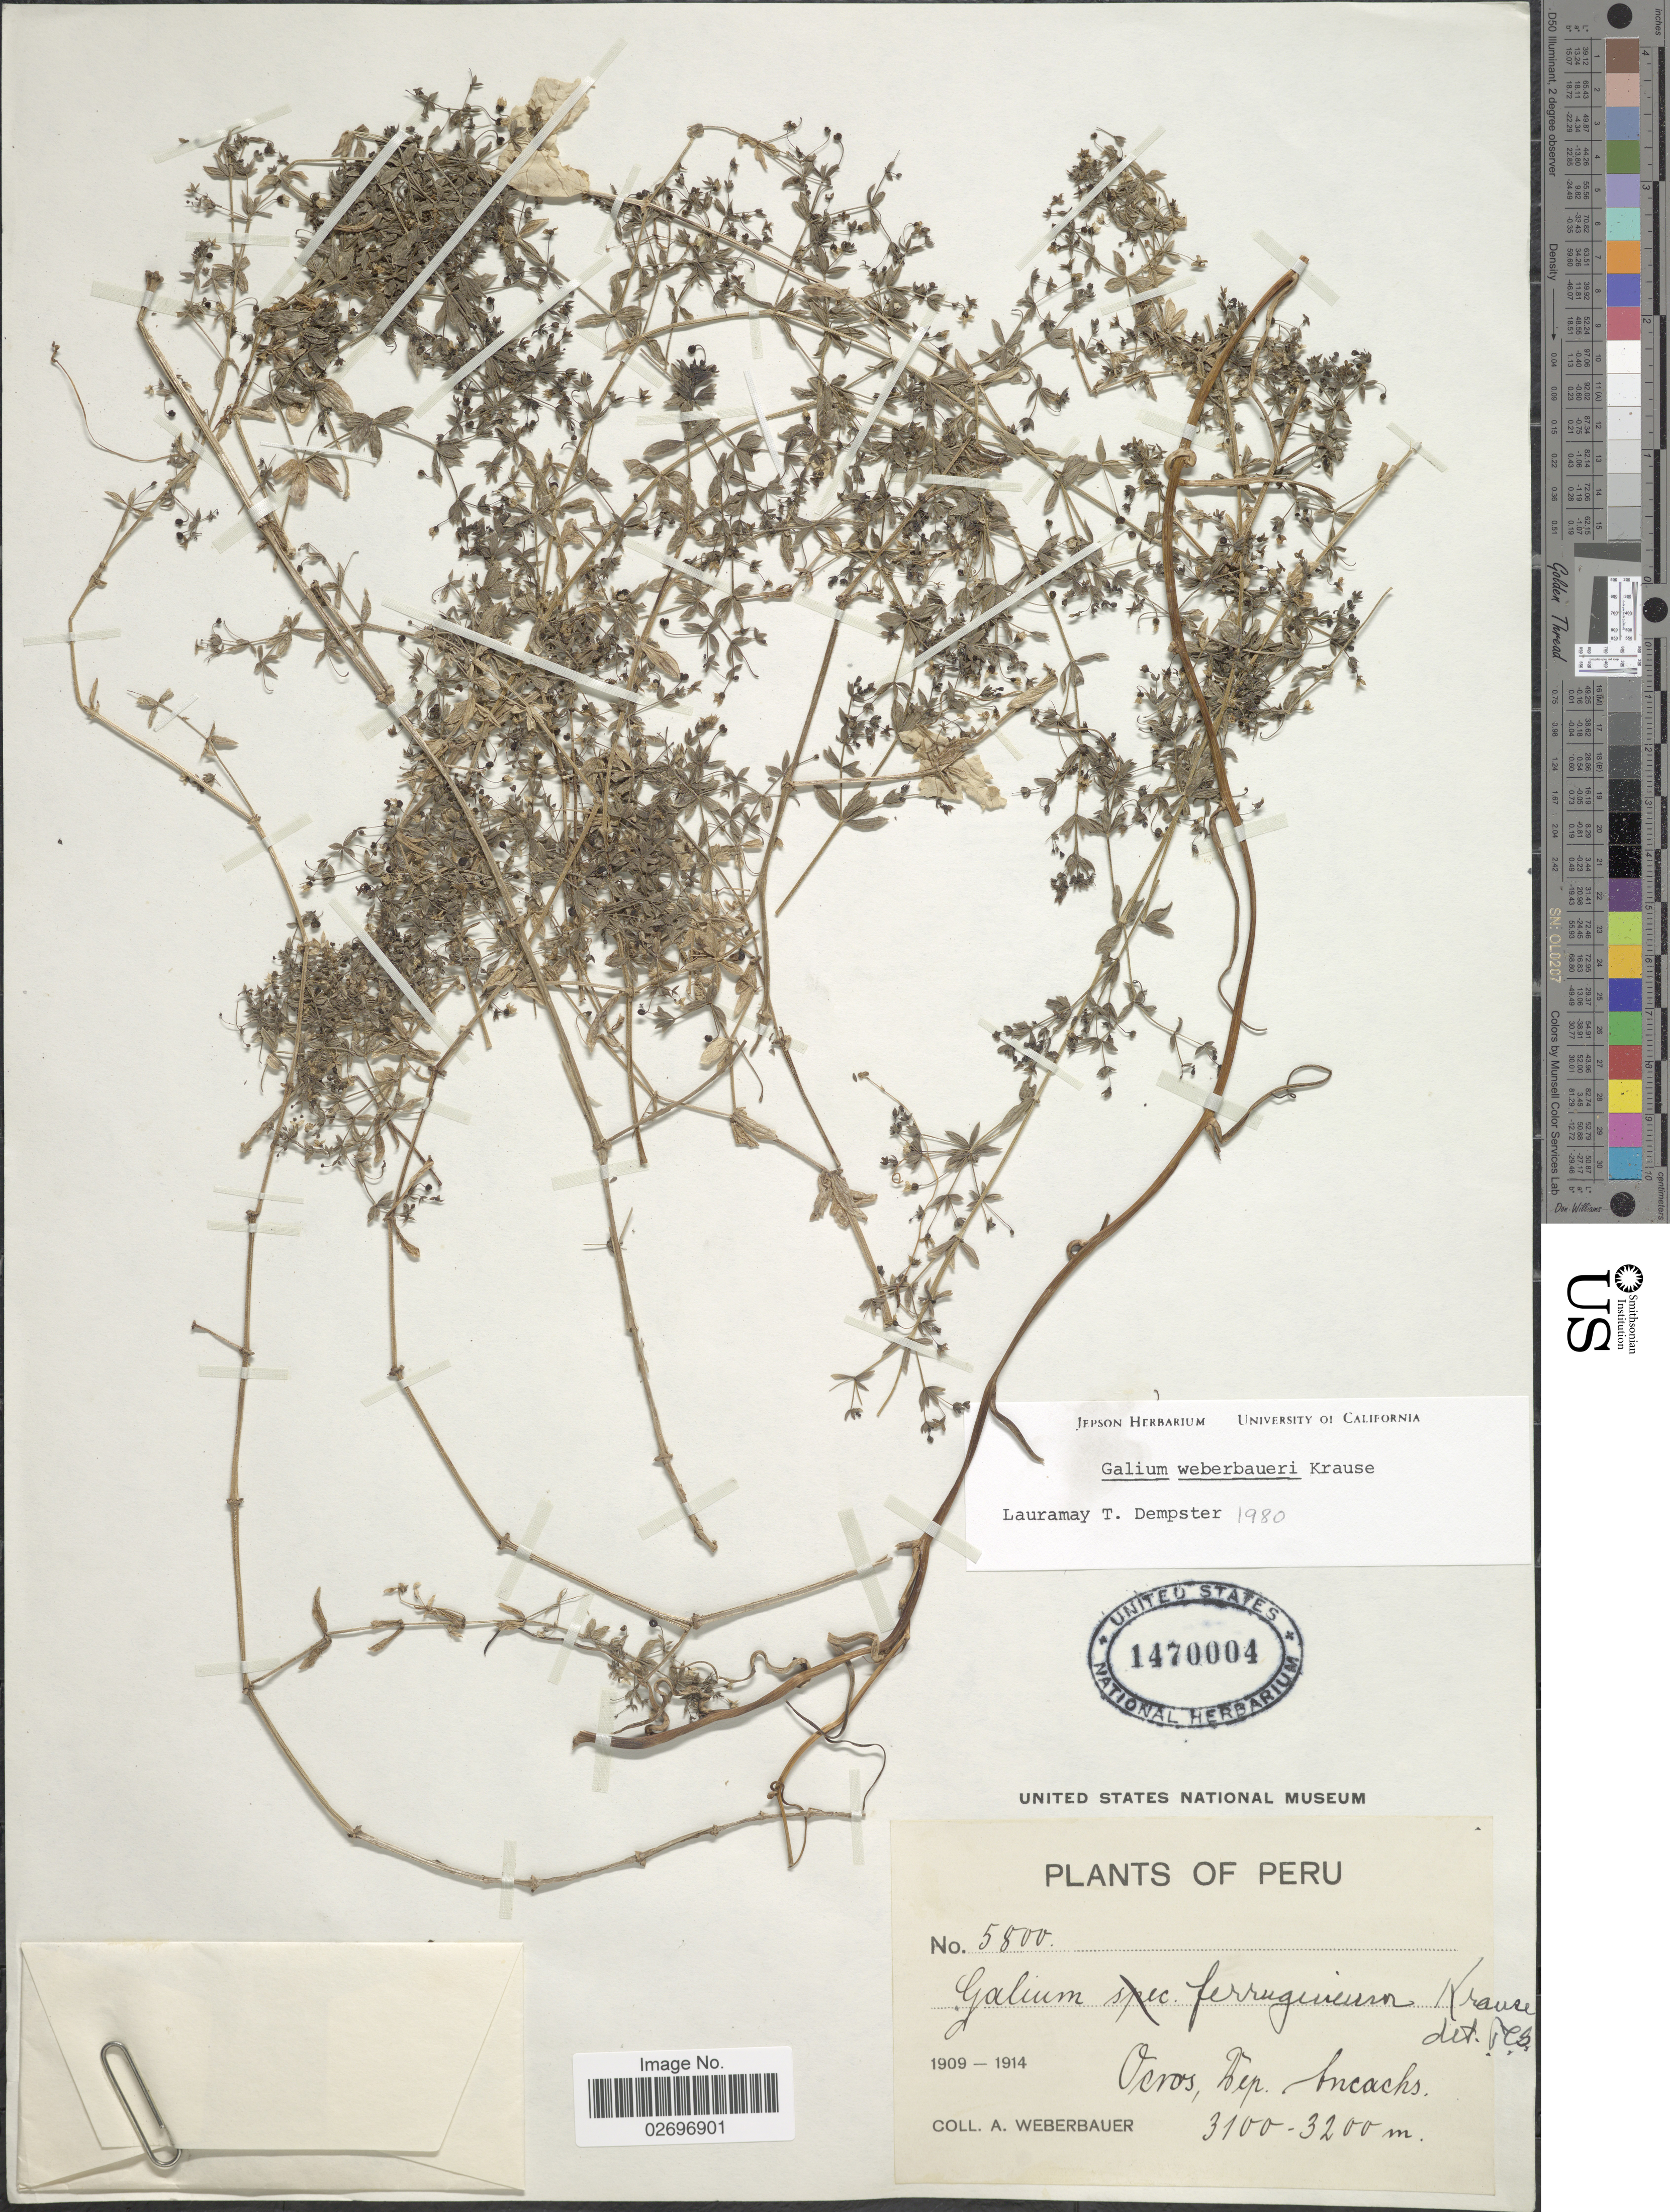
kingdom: Plantae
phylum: Tracheophyta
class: Magnoliopsida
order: Gentianales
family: Rubiaceae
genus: Galium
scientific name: Galium weberbaueri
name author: K. Krause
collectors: A. Weberbauer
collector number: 5800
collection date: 1909/1914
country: Peru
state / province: Ancash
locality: Ocros, Dep. Ancachs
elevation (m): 3100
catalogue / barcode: US 1470004